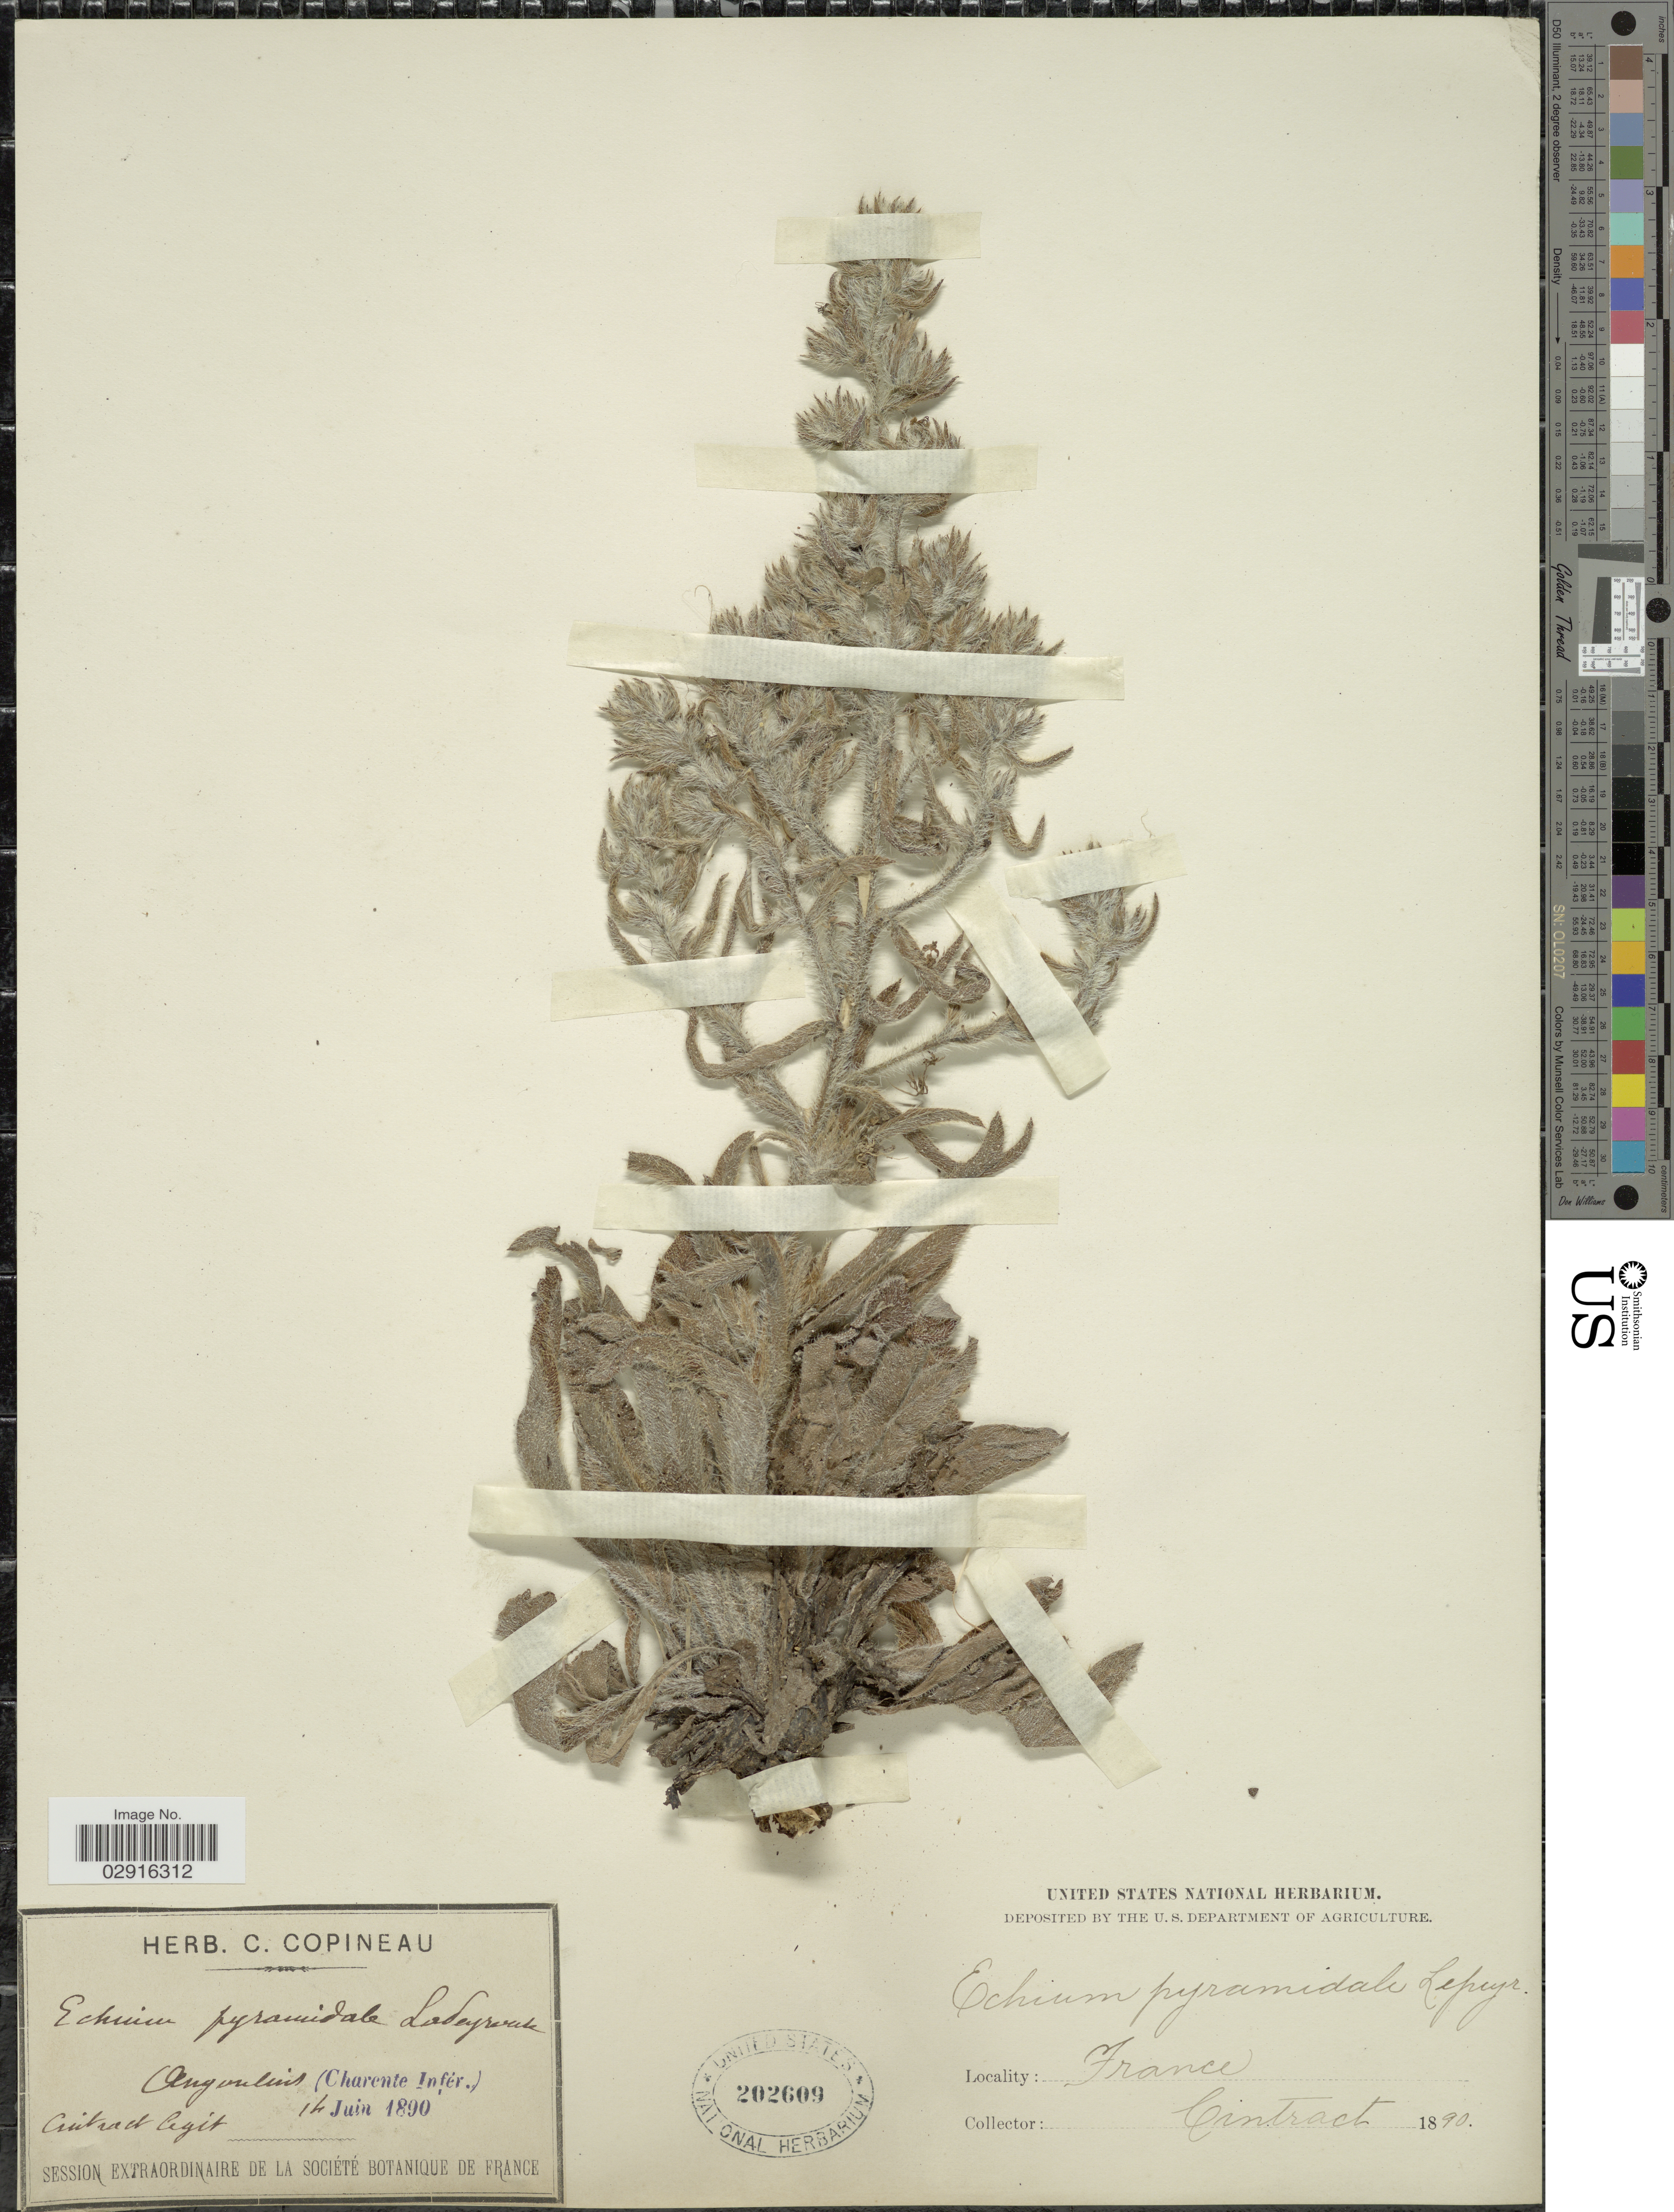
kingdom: Plantae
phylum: Tracheophyta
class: Magnoliopsida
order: Boraginales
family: Boraginaceae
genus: Echium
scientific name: Echium pyramidale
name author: Lapeyr.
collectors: Cintract, --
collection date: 1890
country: France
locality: Angoulins (Charente Infer.).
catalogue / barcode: US 202609